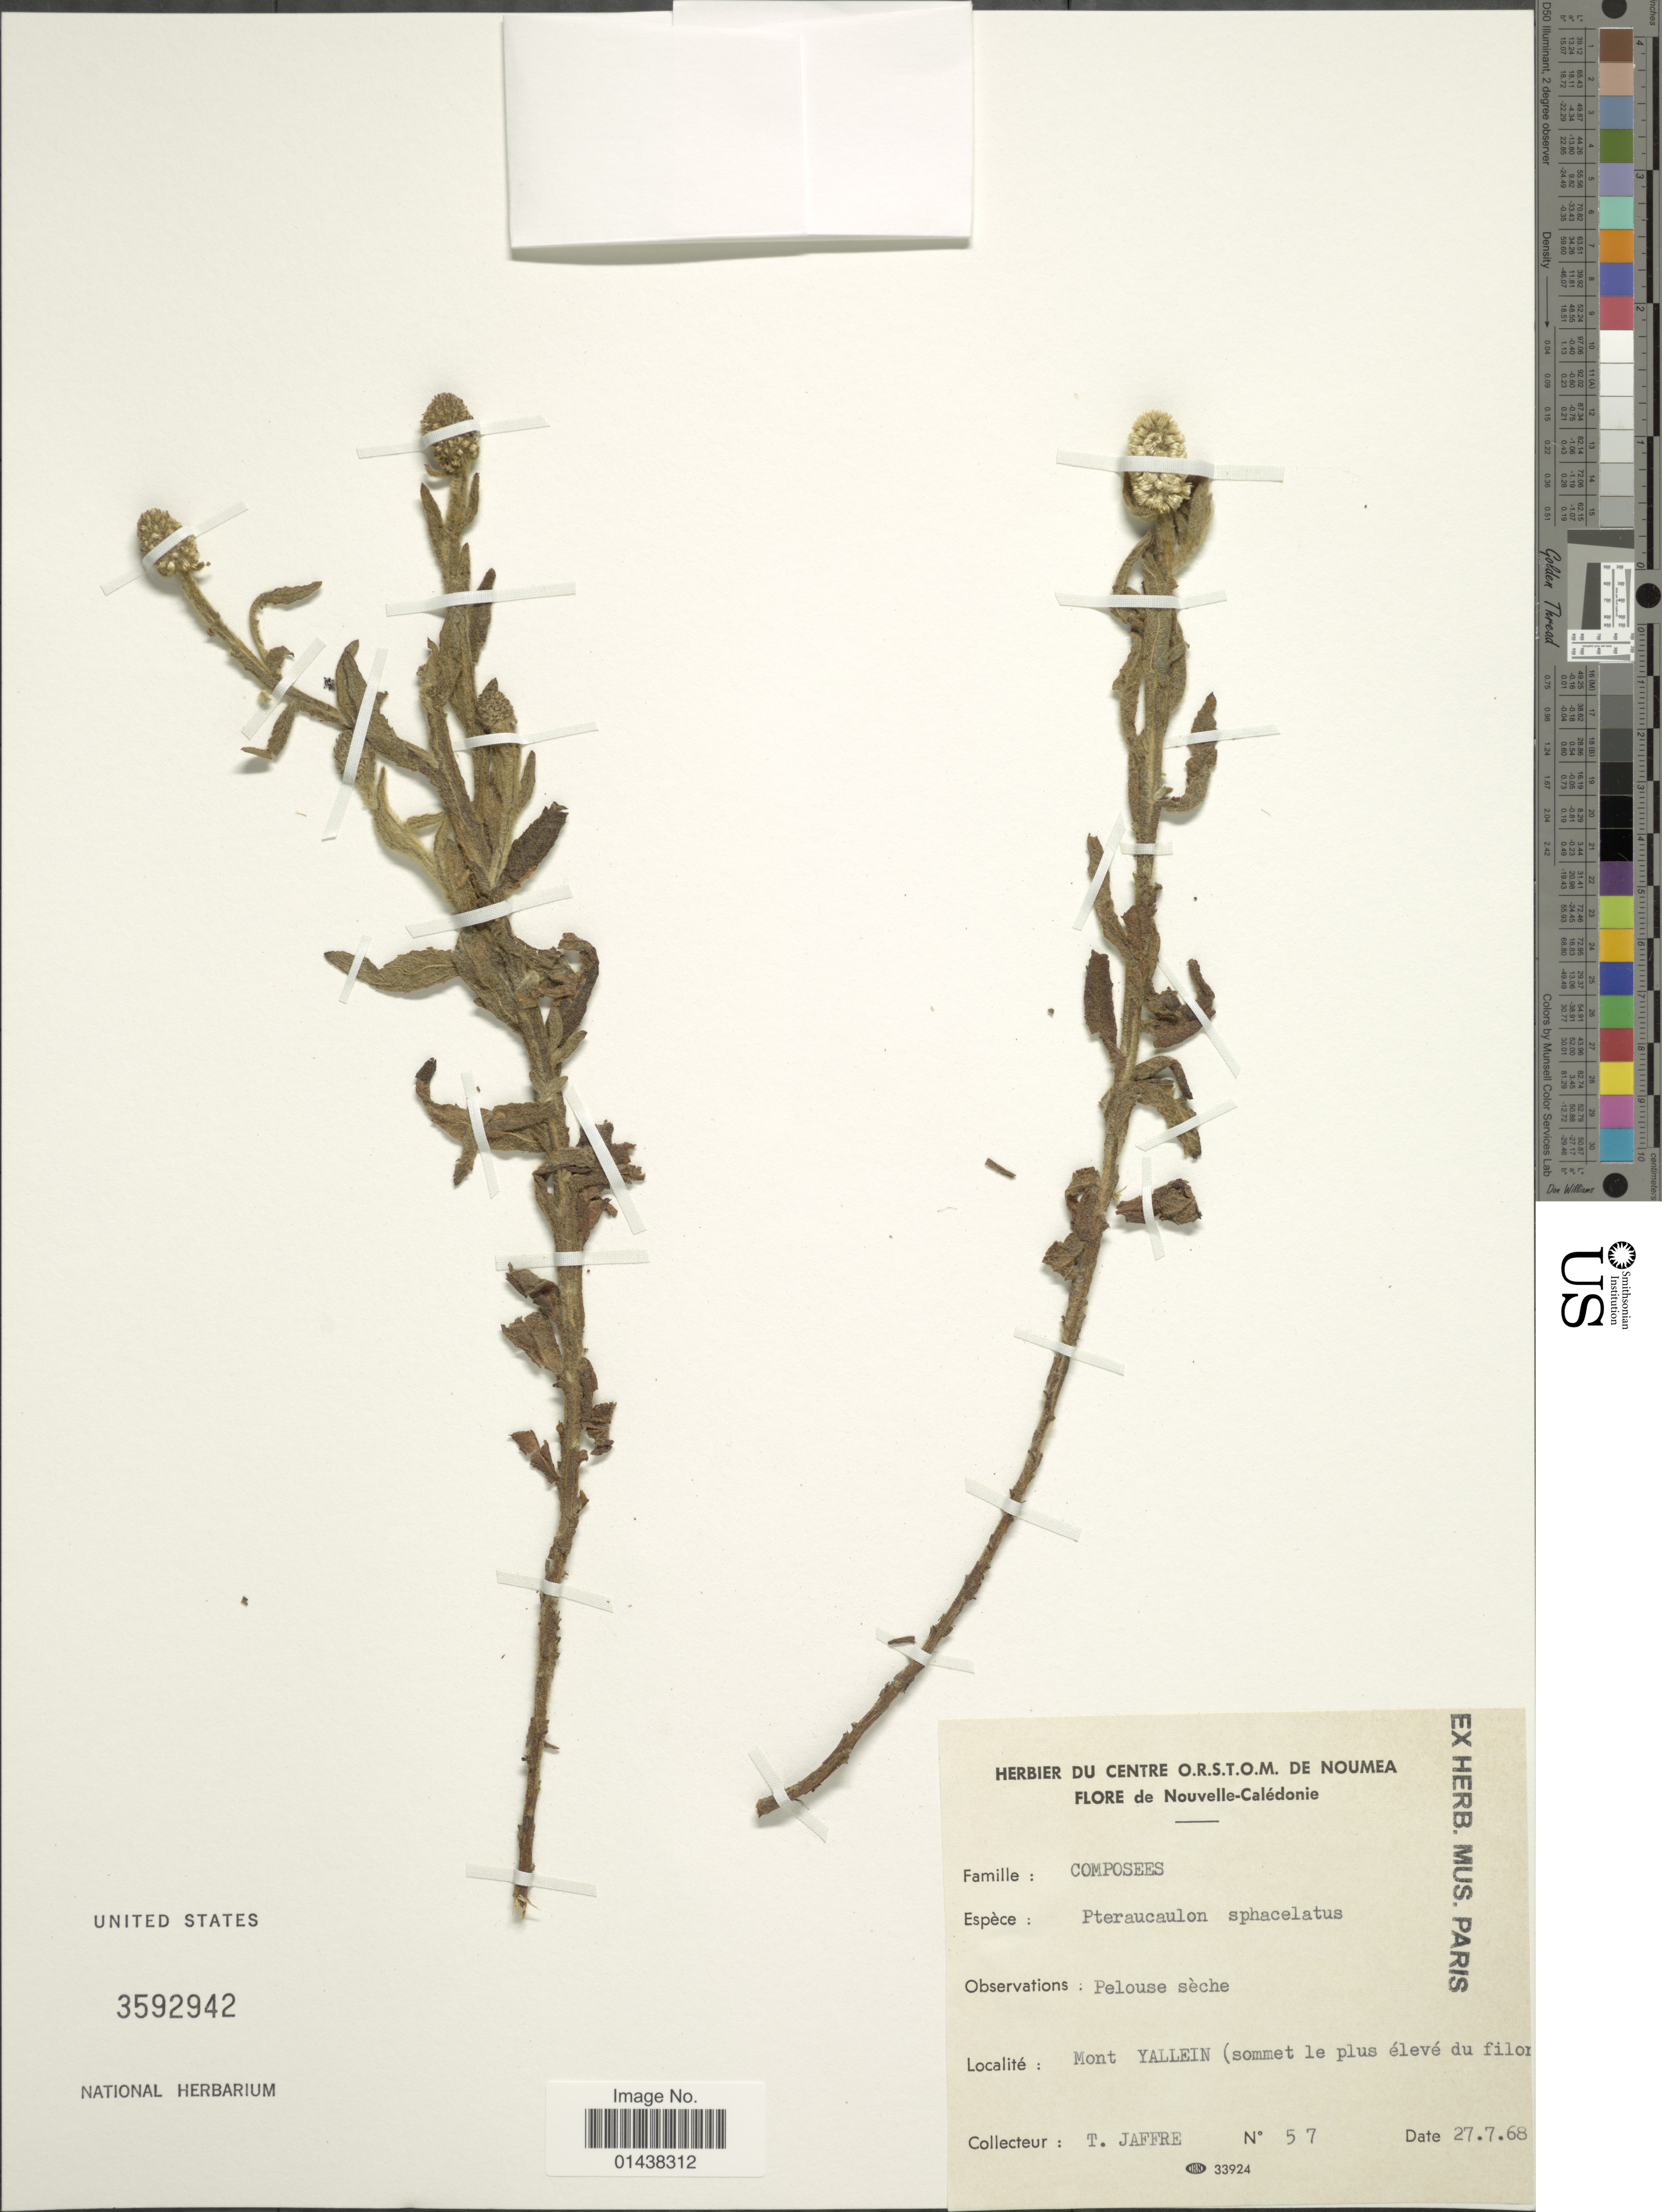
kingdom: Plantae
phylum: Tracheophyta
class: Magnoliopsida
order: Asterales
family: Asteraceae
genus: Pterocaulon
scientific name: Pterocaulon sphacelatum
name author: (Labill.) F. Muell.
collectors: T. Jaffre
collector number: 57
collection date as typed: Transcribed d/m/y: 27/7/68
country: New Caledonia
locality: Nouvelle-Caledonie, Mont Yallein (sommet le plus eleve du filon [interpreted]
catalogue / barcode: US 3592942